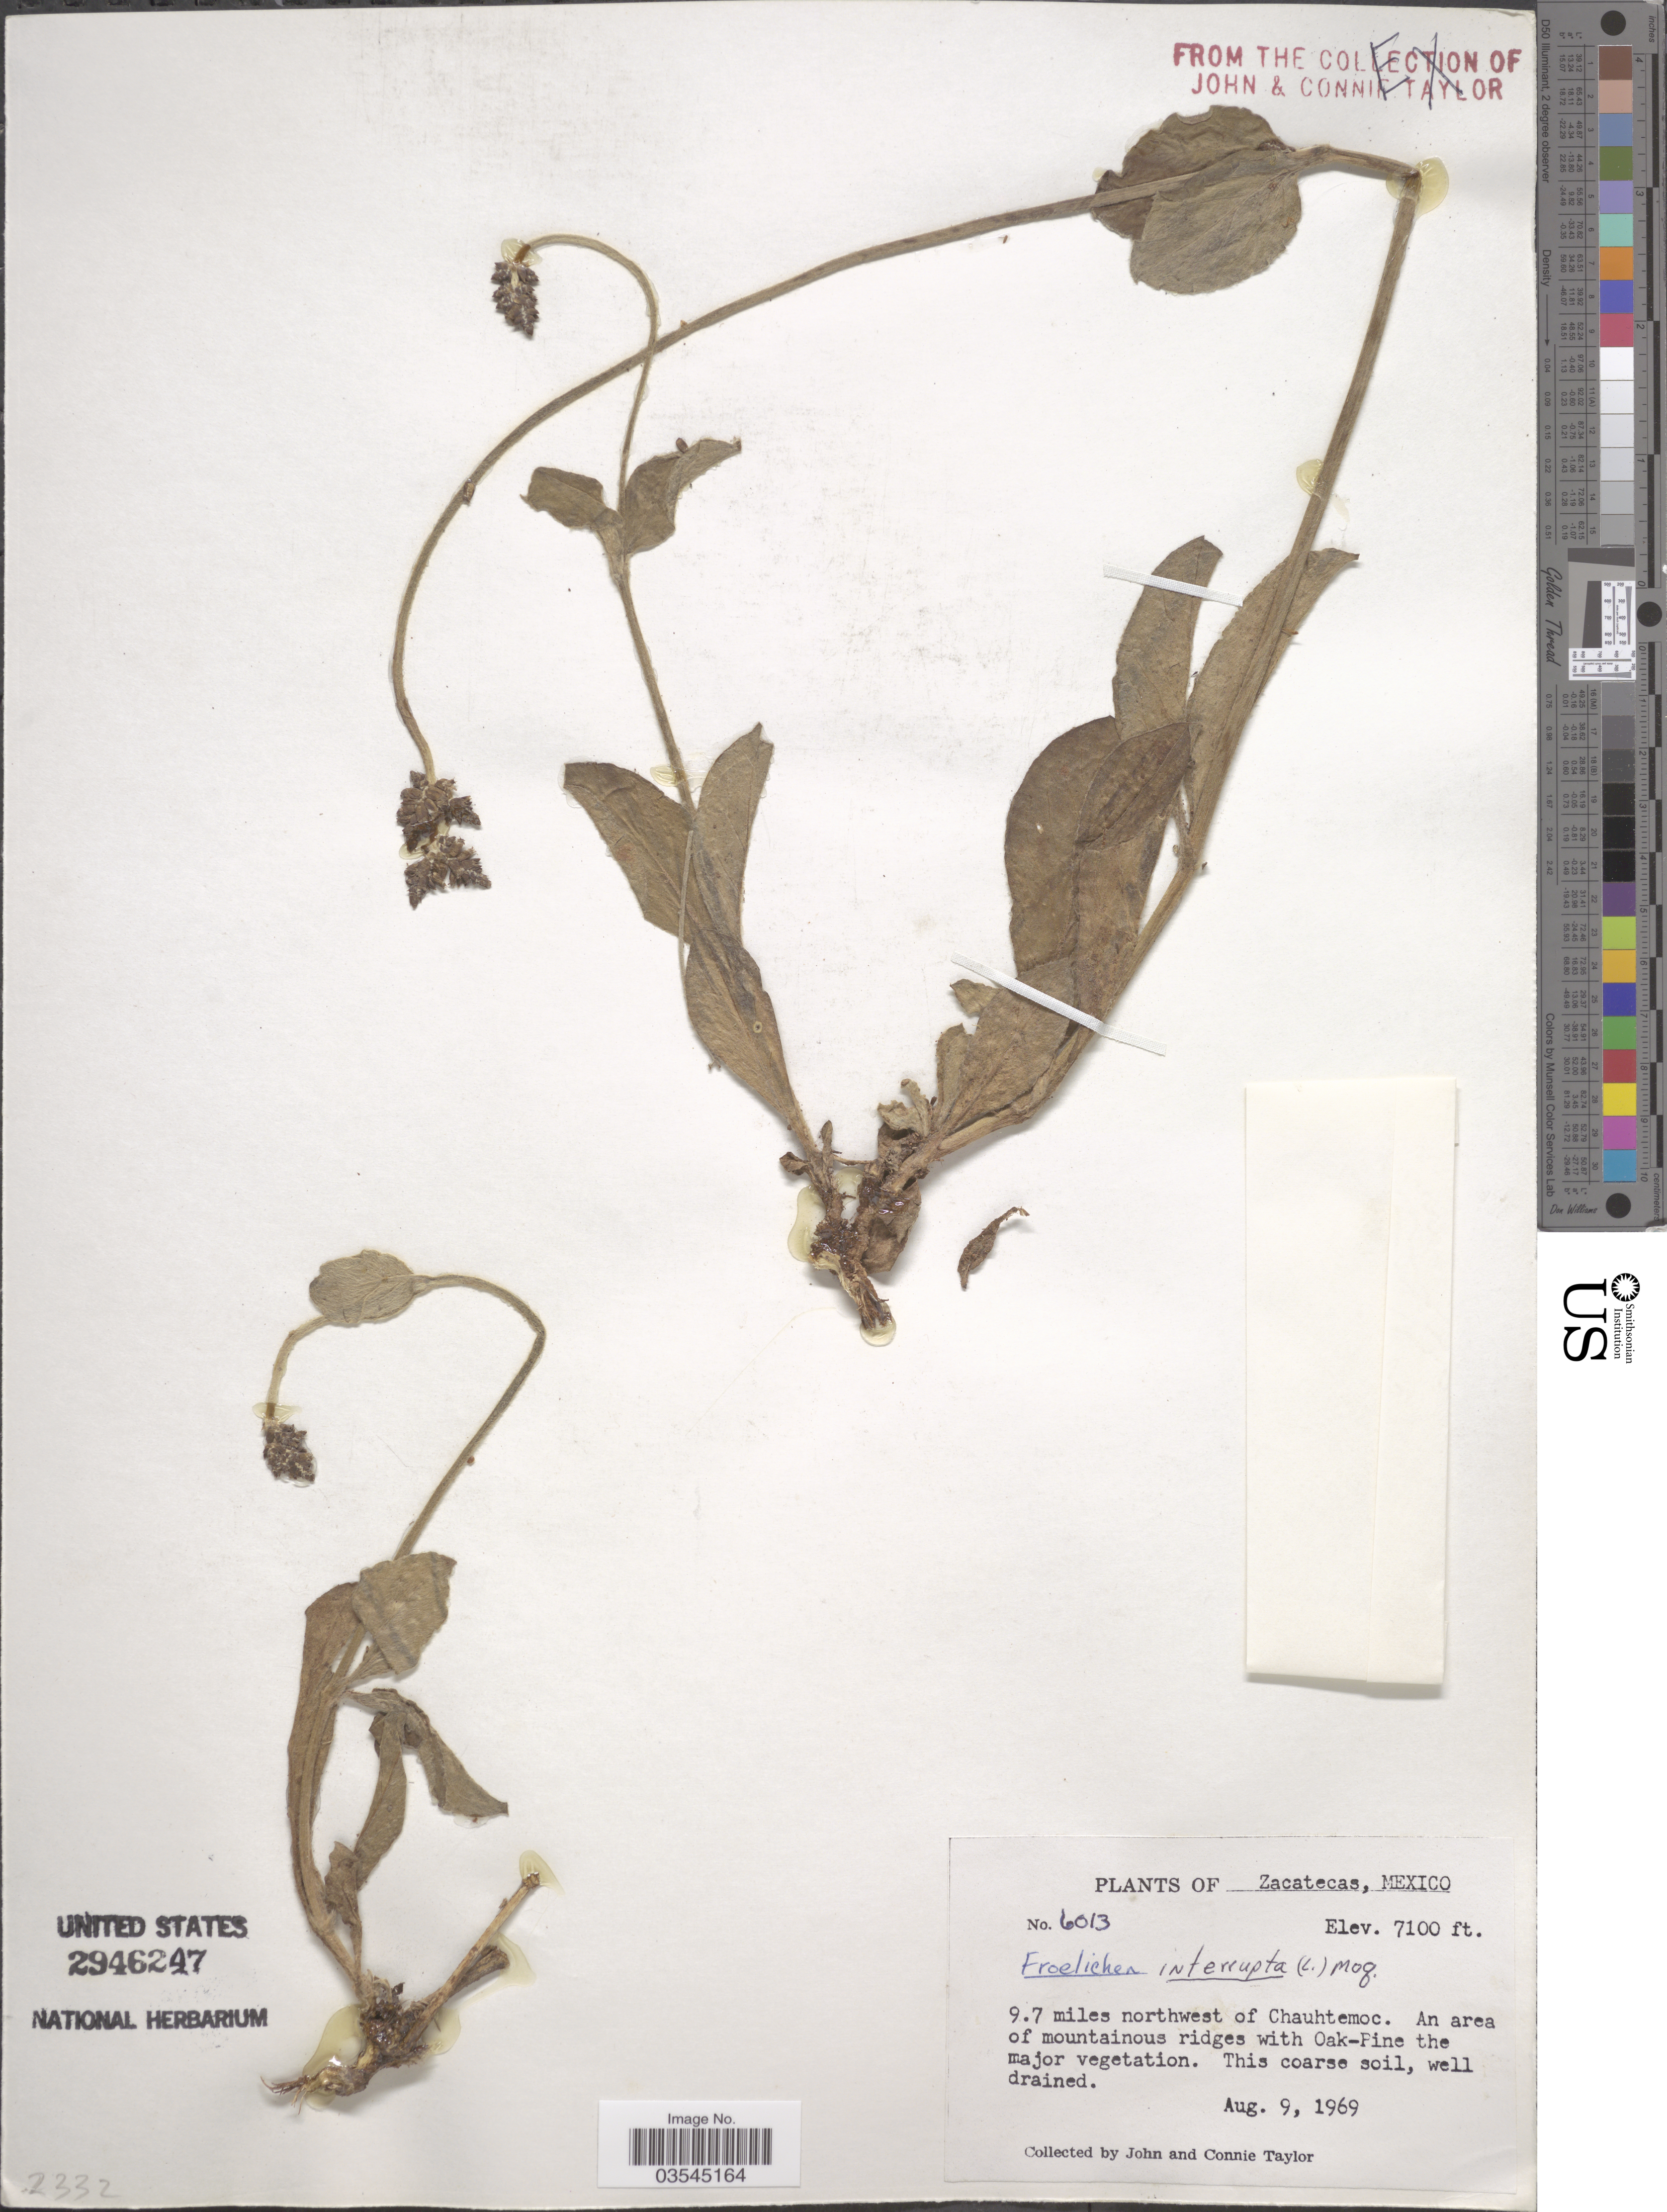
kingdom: Plantae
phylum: Tracheophyta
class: Magnoliopsida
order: Caryophyllales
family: Amaranthaceae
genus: Froelichia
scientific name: Froelichia interrupta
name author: (L.) Moq.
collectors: J. Taylor & C. Taylor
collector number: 6013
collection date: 1969-08-09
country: Mexico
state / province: Zacatecas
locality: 9.7 miles northwest of Chauhtemoc.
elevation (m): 2164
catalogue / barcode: US 2946247